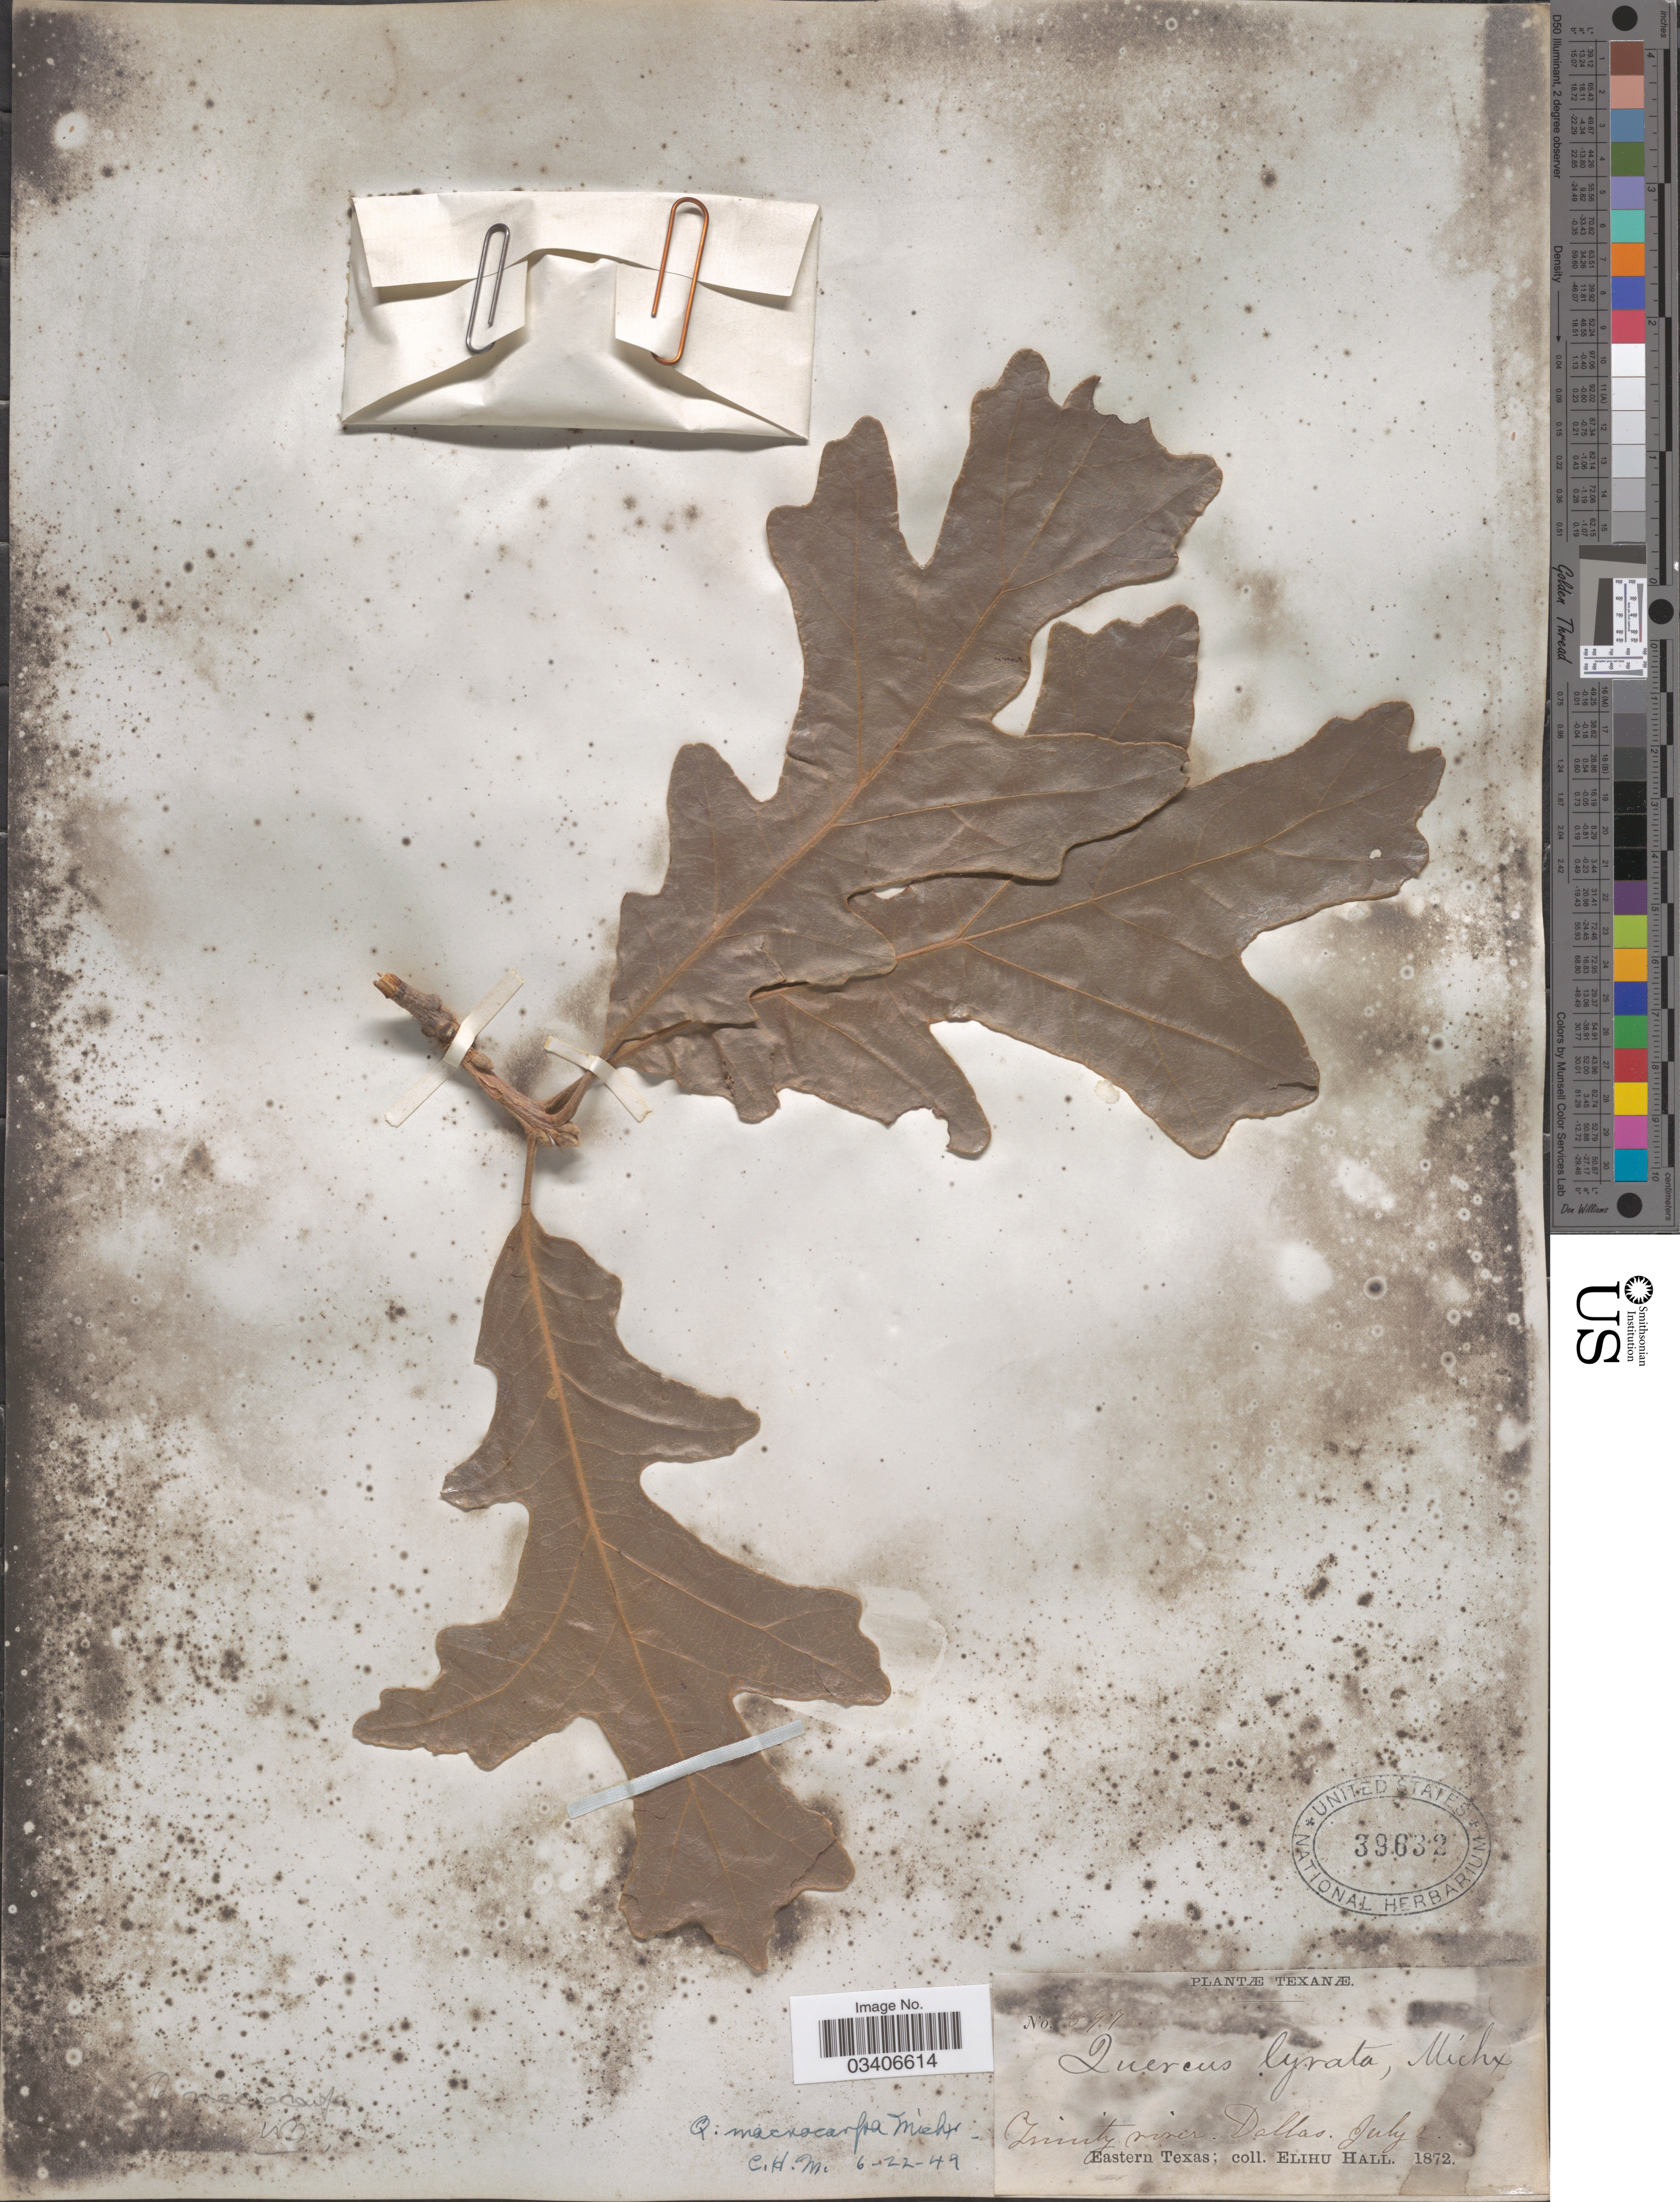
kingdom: Plantae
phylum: Tracheophyta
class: Magnoliopsida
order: Fagales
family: Fagaceae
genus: Quercus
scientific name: Quercus macrocarpa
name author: Michx.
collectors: E. Hall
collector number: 597*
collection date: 1872-07-02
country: United States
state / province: Texas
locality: Trinity river. Dallas. Eastern Texas.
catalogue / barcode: US 39632